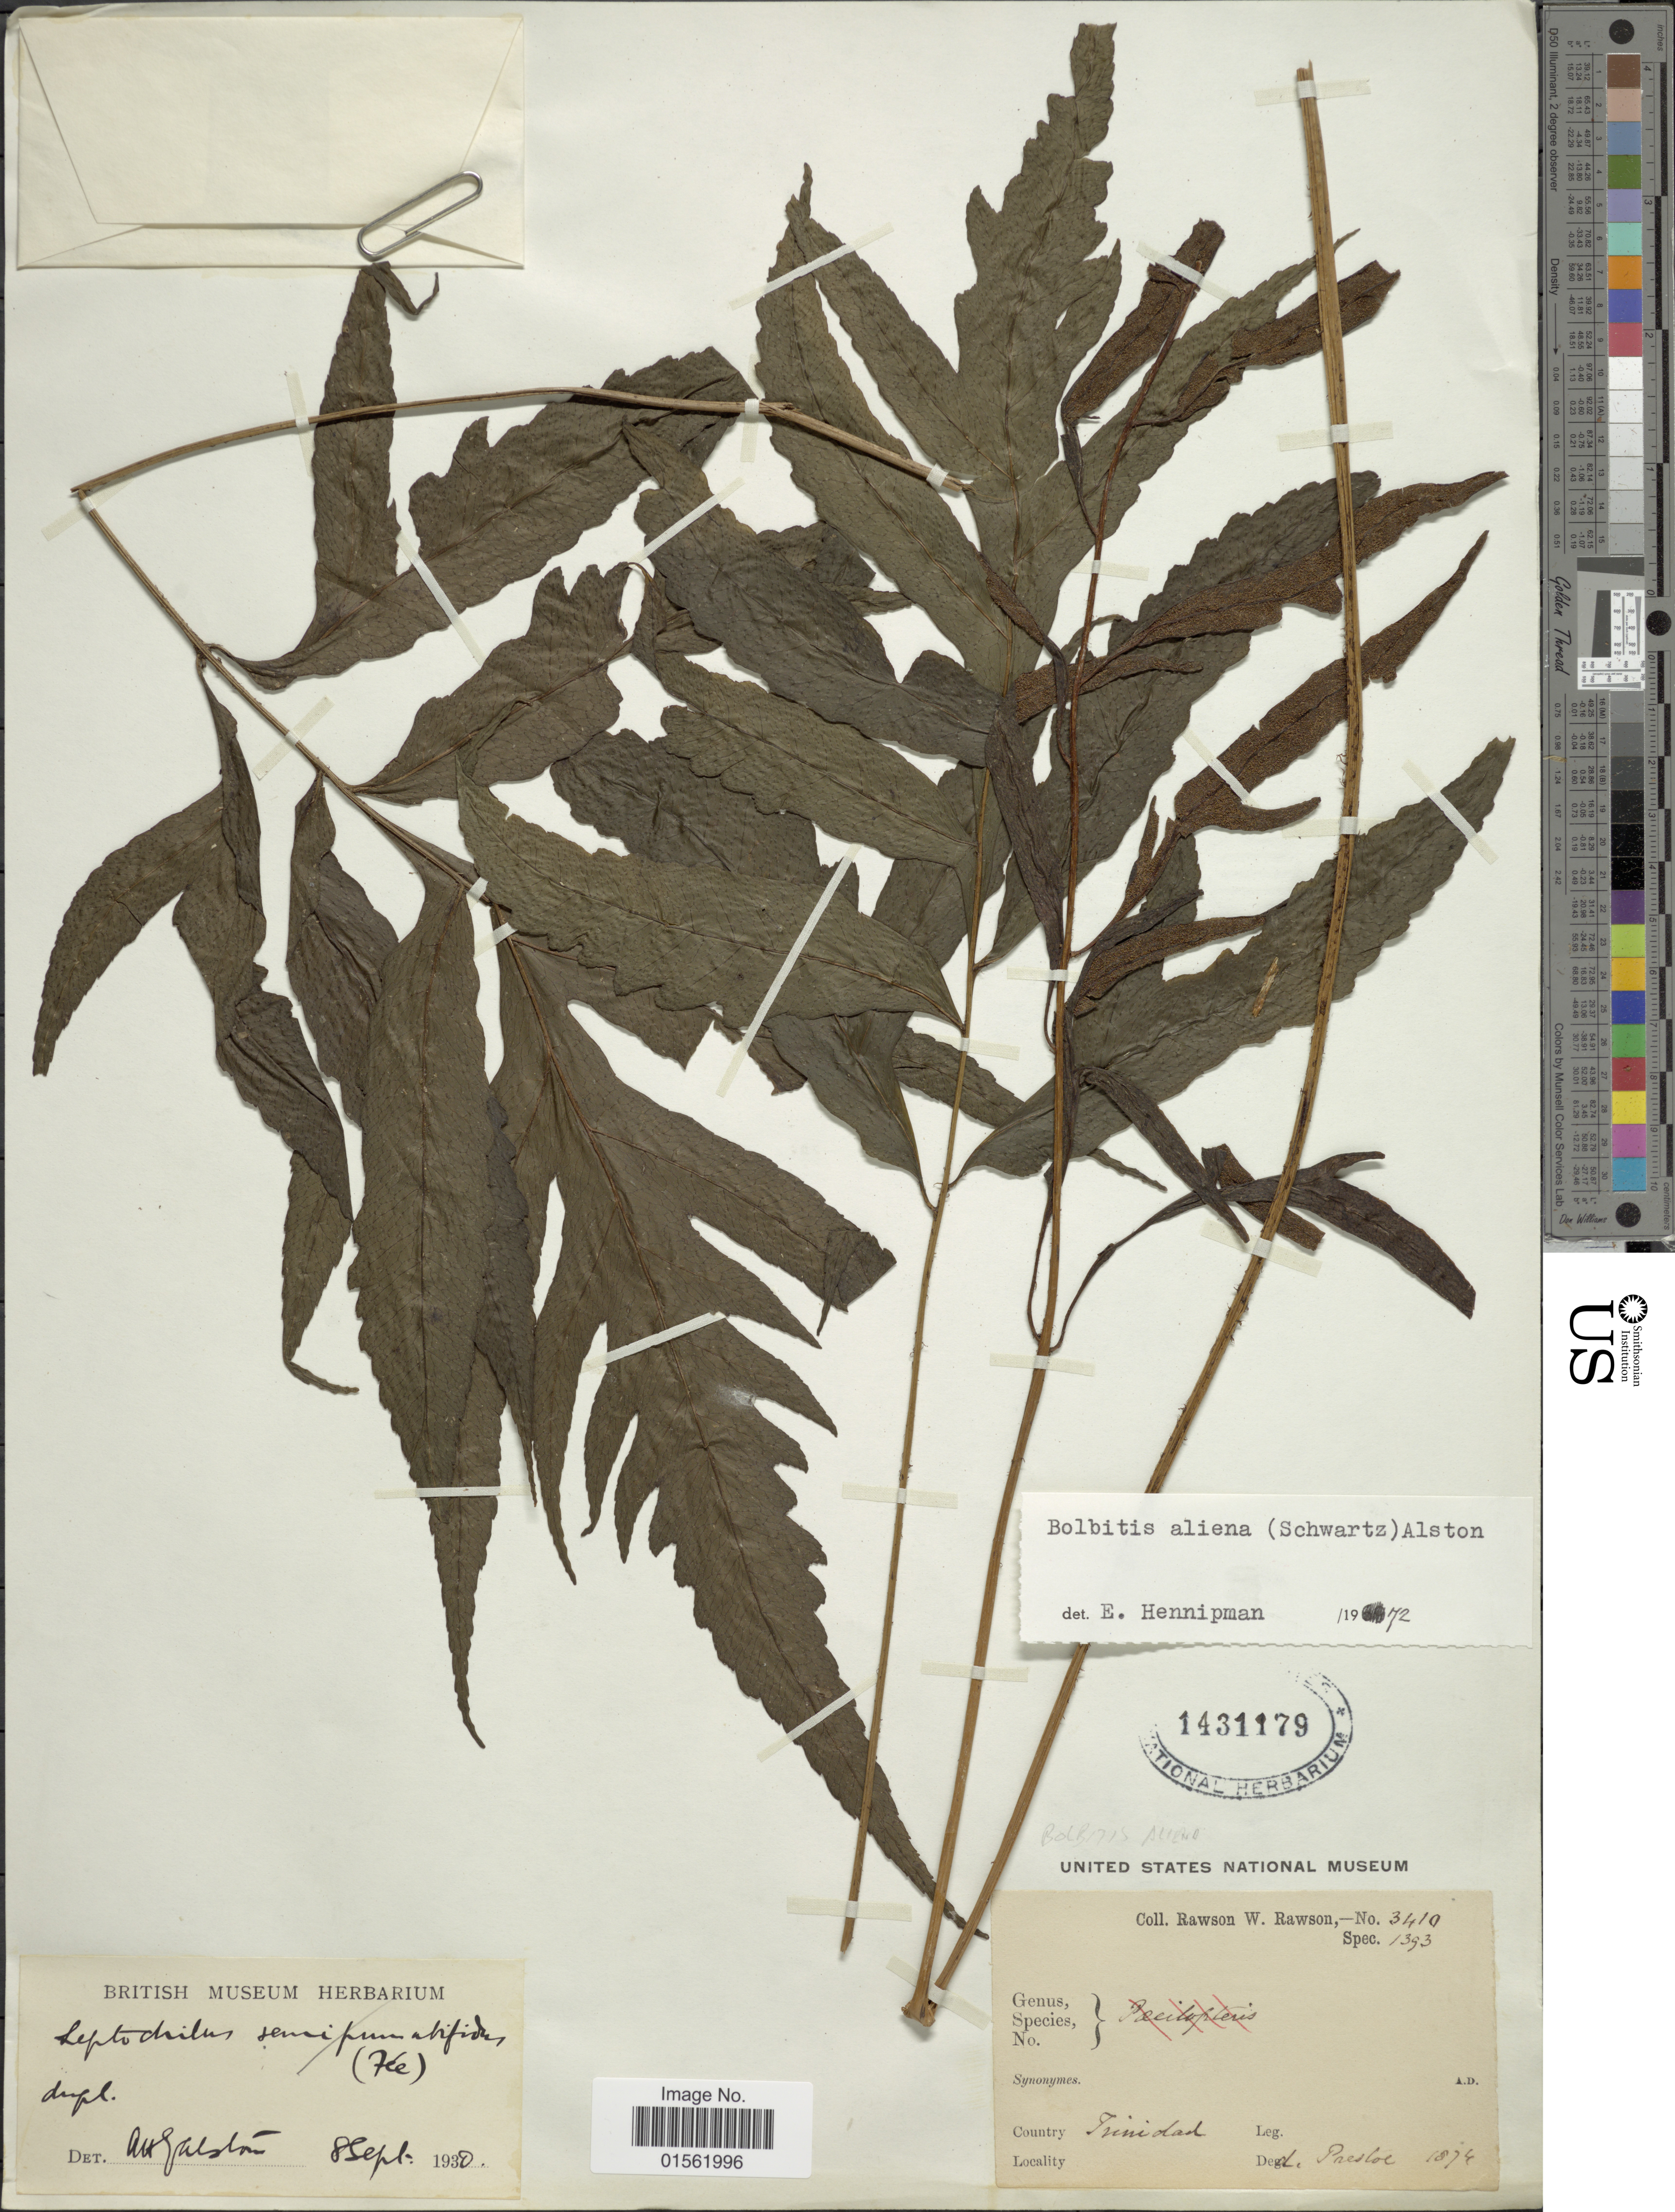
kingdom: Plantae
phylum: Tracheophyta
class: Polypodiopsida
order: Polypodiales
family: Dryopteridaceae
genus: Bolbitis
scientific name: Bolbitis aliena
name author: (Sw.) Alston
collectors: Preston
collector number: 3410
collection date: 1874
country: Trinidad and Tobago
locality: Trinidad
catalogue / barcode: US 1431179